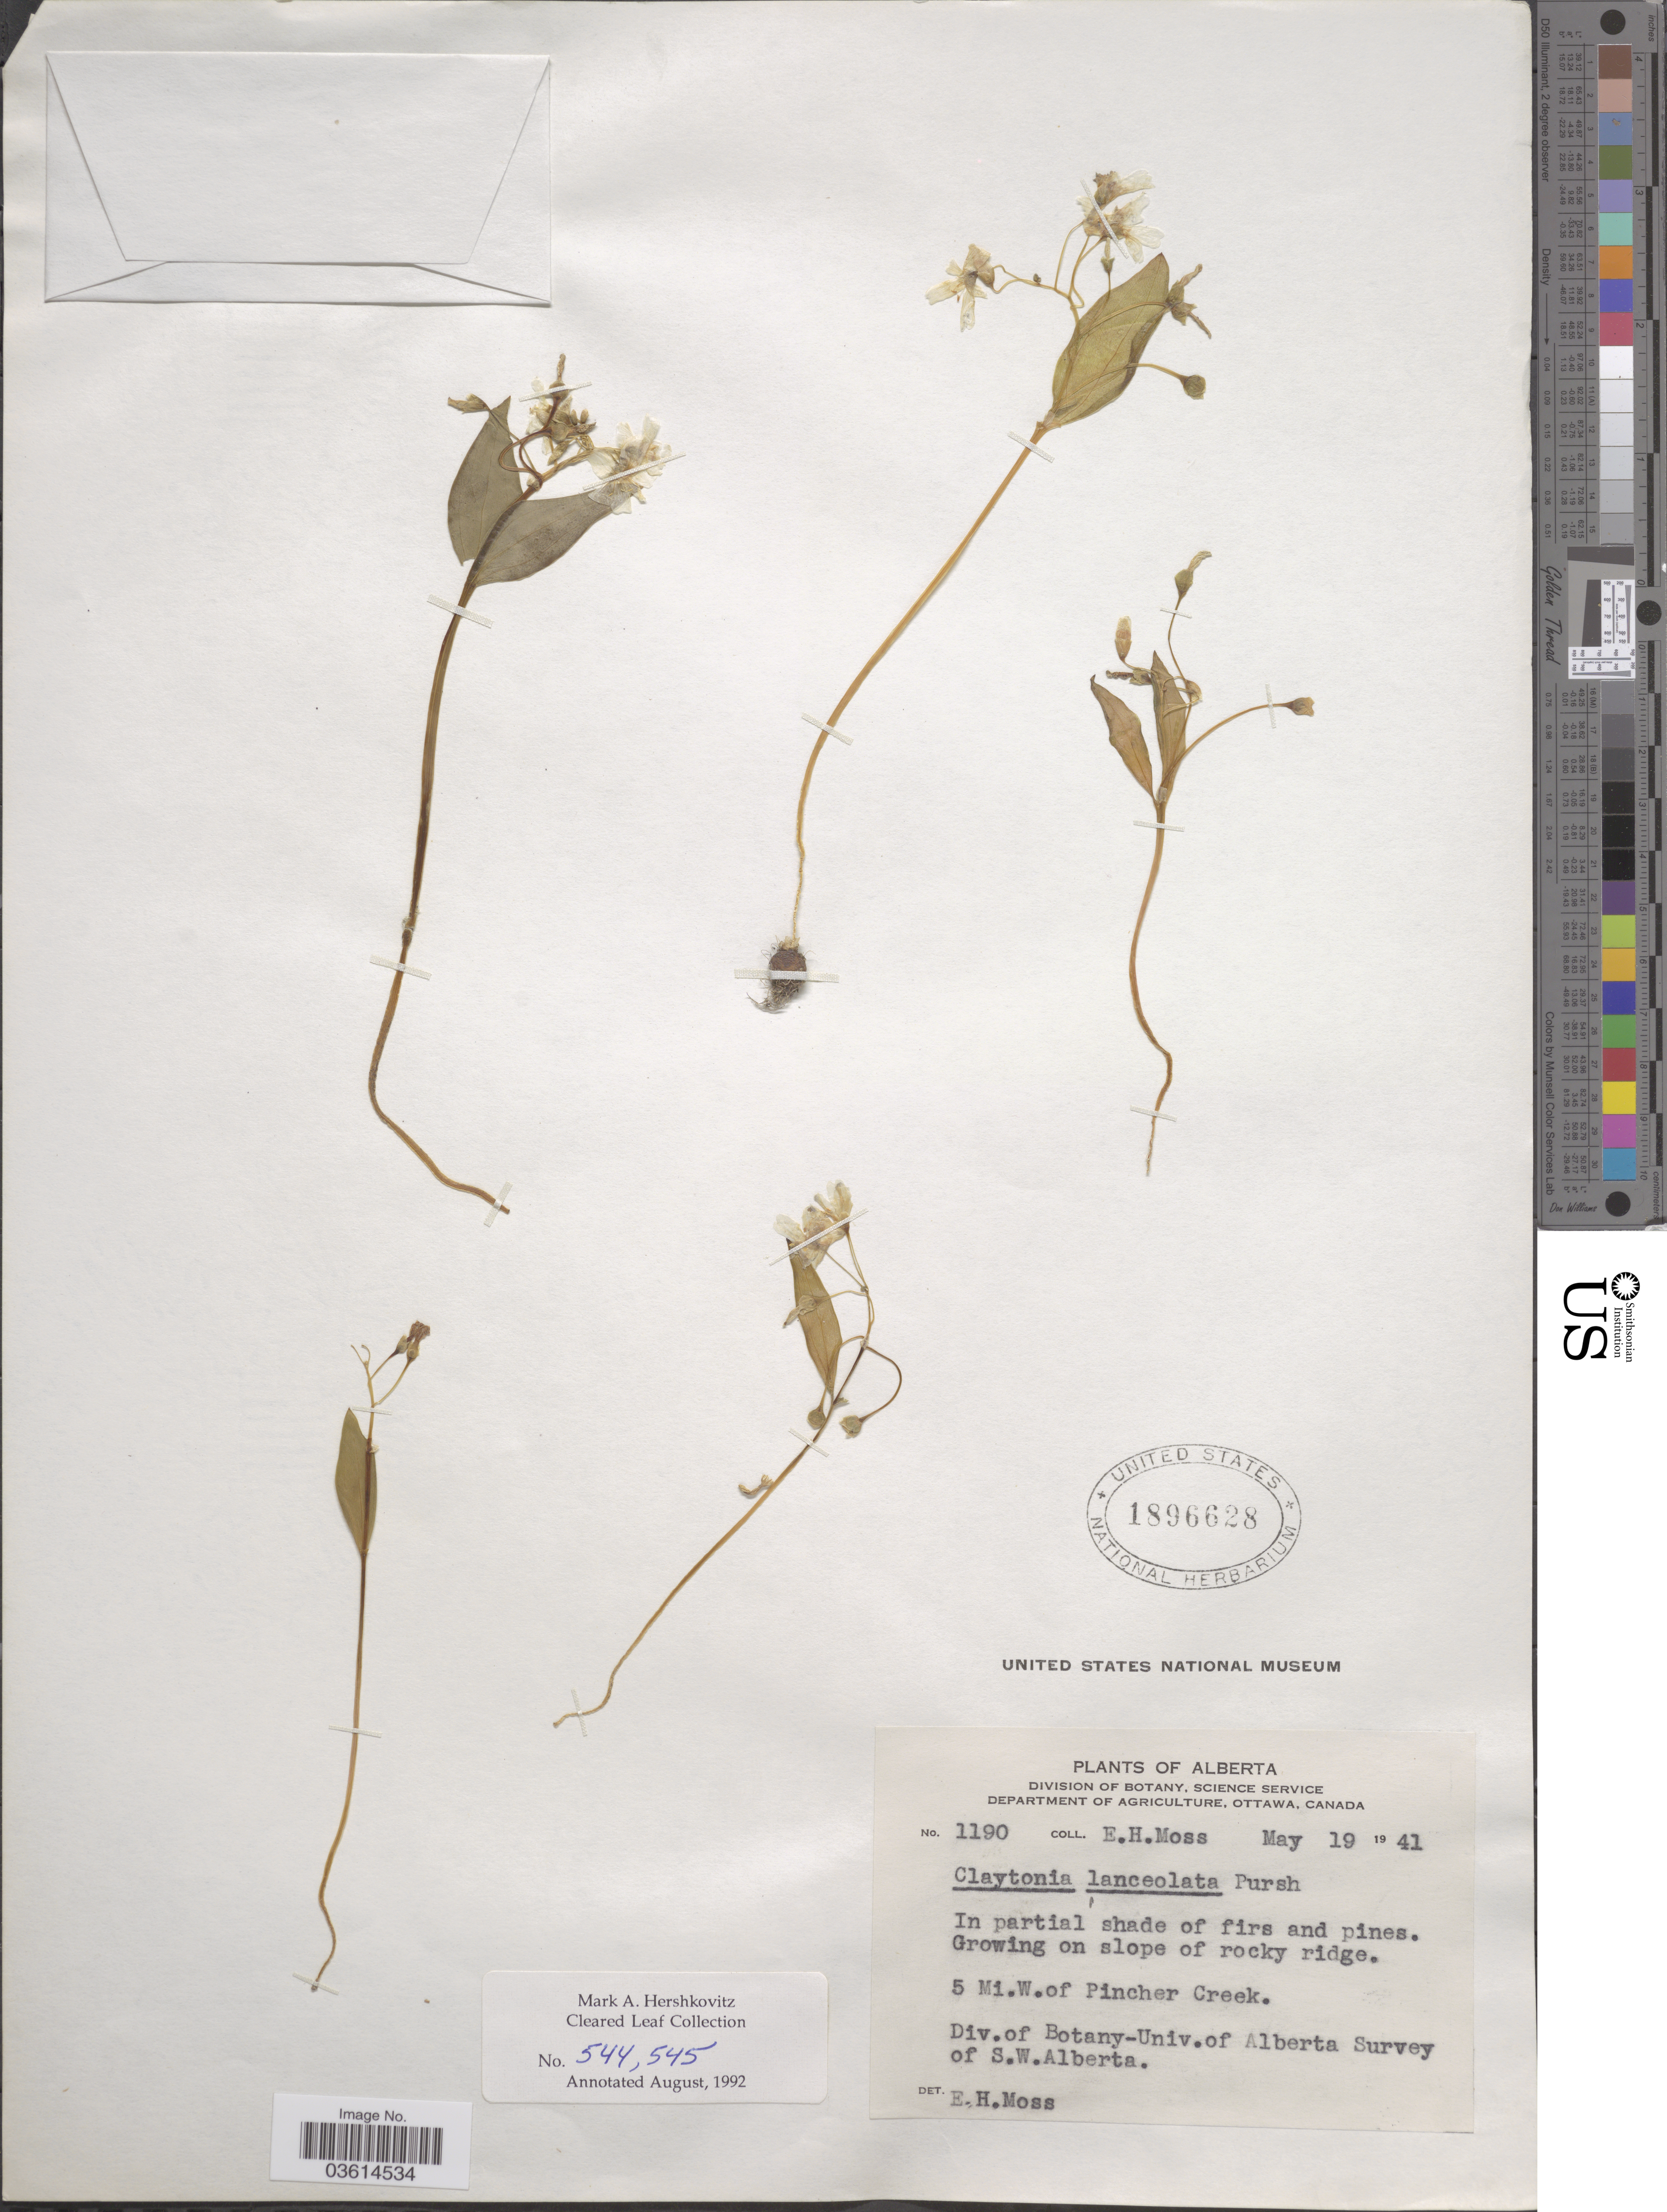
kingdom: Plantae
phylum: Tracheophyta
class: Magnoliopsida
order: Caryophyllales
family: Montiaceae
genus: Claytonia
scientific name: Claytonia lanceolata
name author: Pursh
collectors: E. Moss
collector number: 1190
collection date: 1941-05-19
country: Canada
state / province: Alberta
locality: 5 Mi. W. of Pincher Creek.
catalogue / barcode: US 1896628